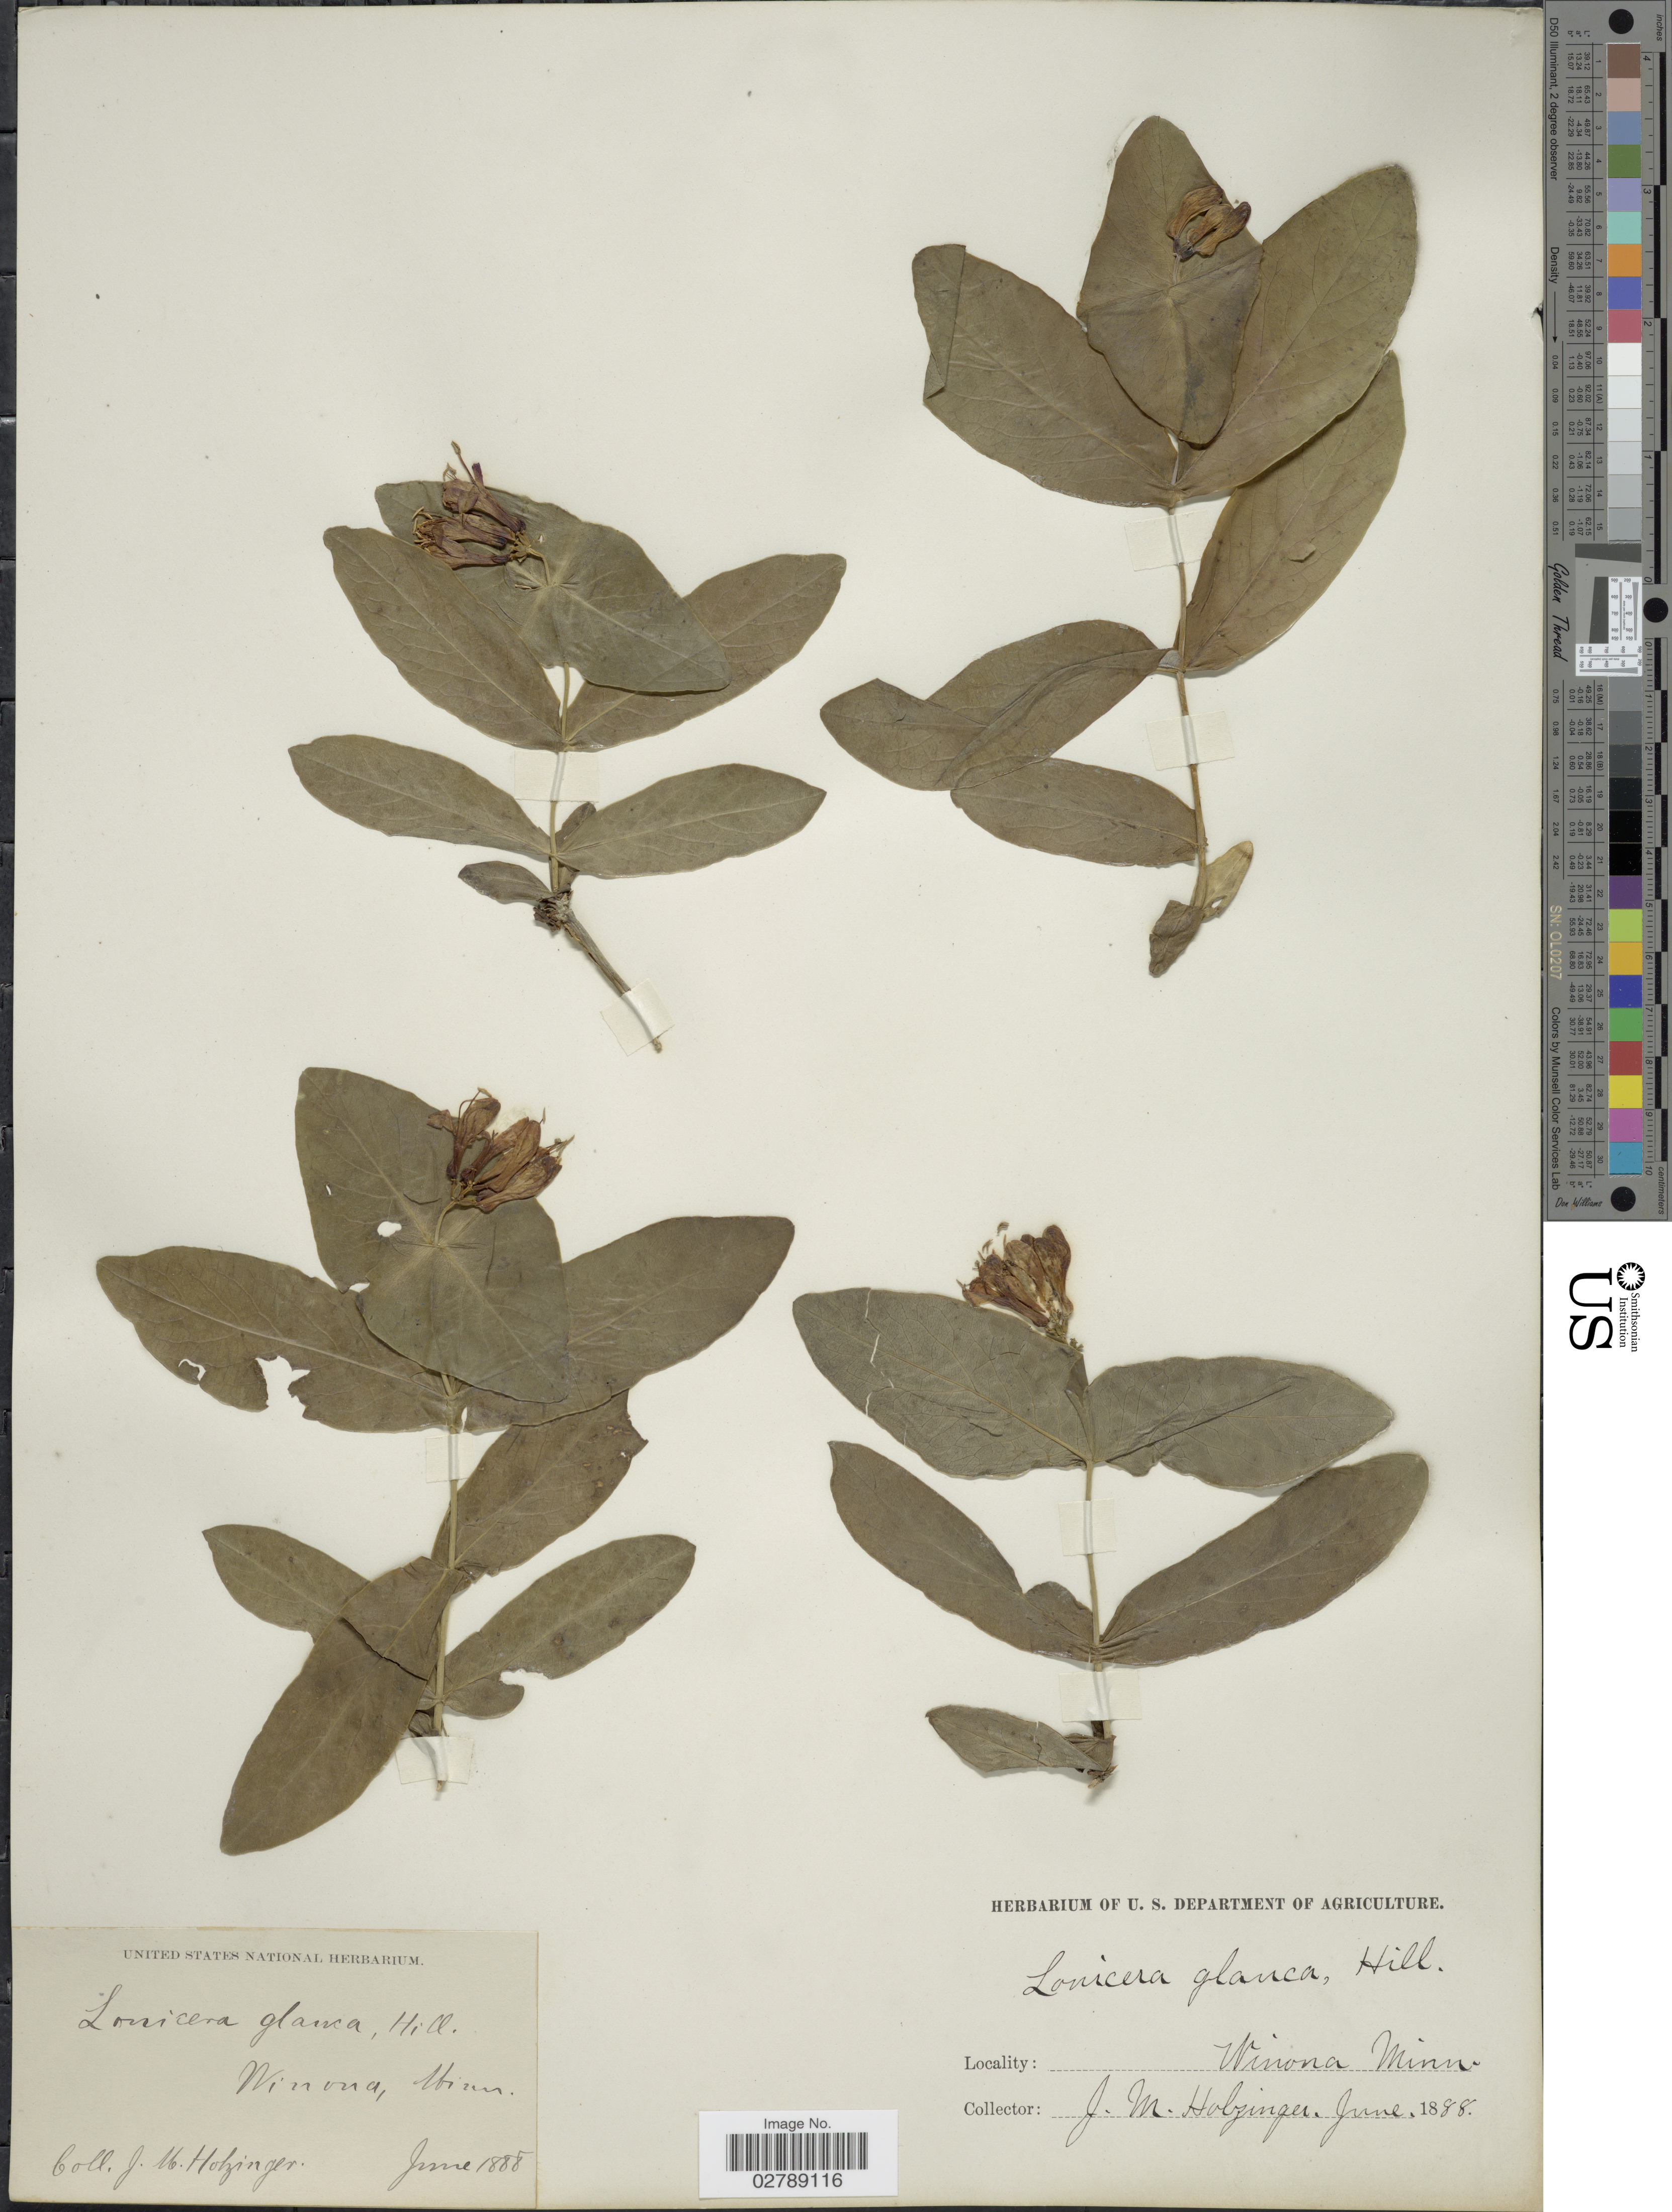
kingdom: Plantae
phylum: Tracheophyta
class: Magnoliopsida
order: Dipsacales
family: Caprifoliaceae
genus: Lonicera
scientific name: Lonicera dioica var. glaucescens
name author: (Rydb.) Butters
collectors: J. M. Holzinger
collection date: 1888-06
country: United States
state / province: Minnesota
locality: Winona. Minn.